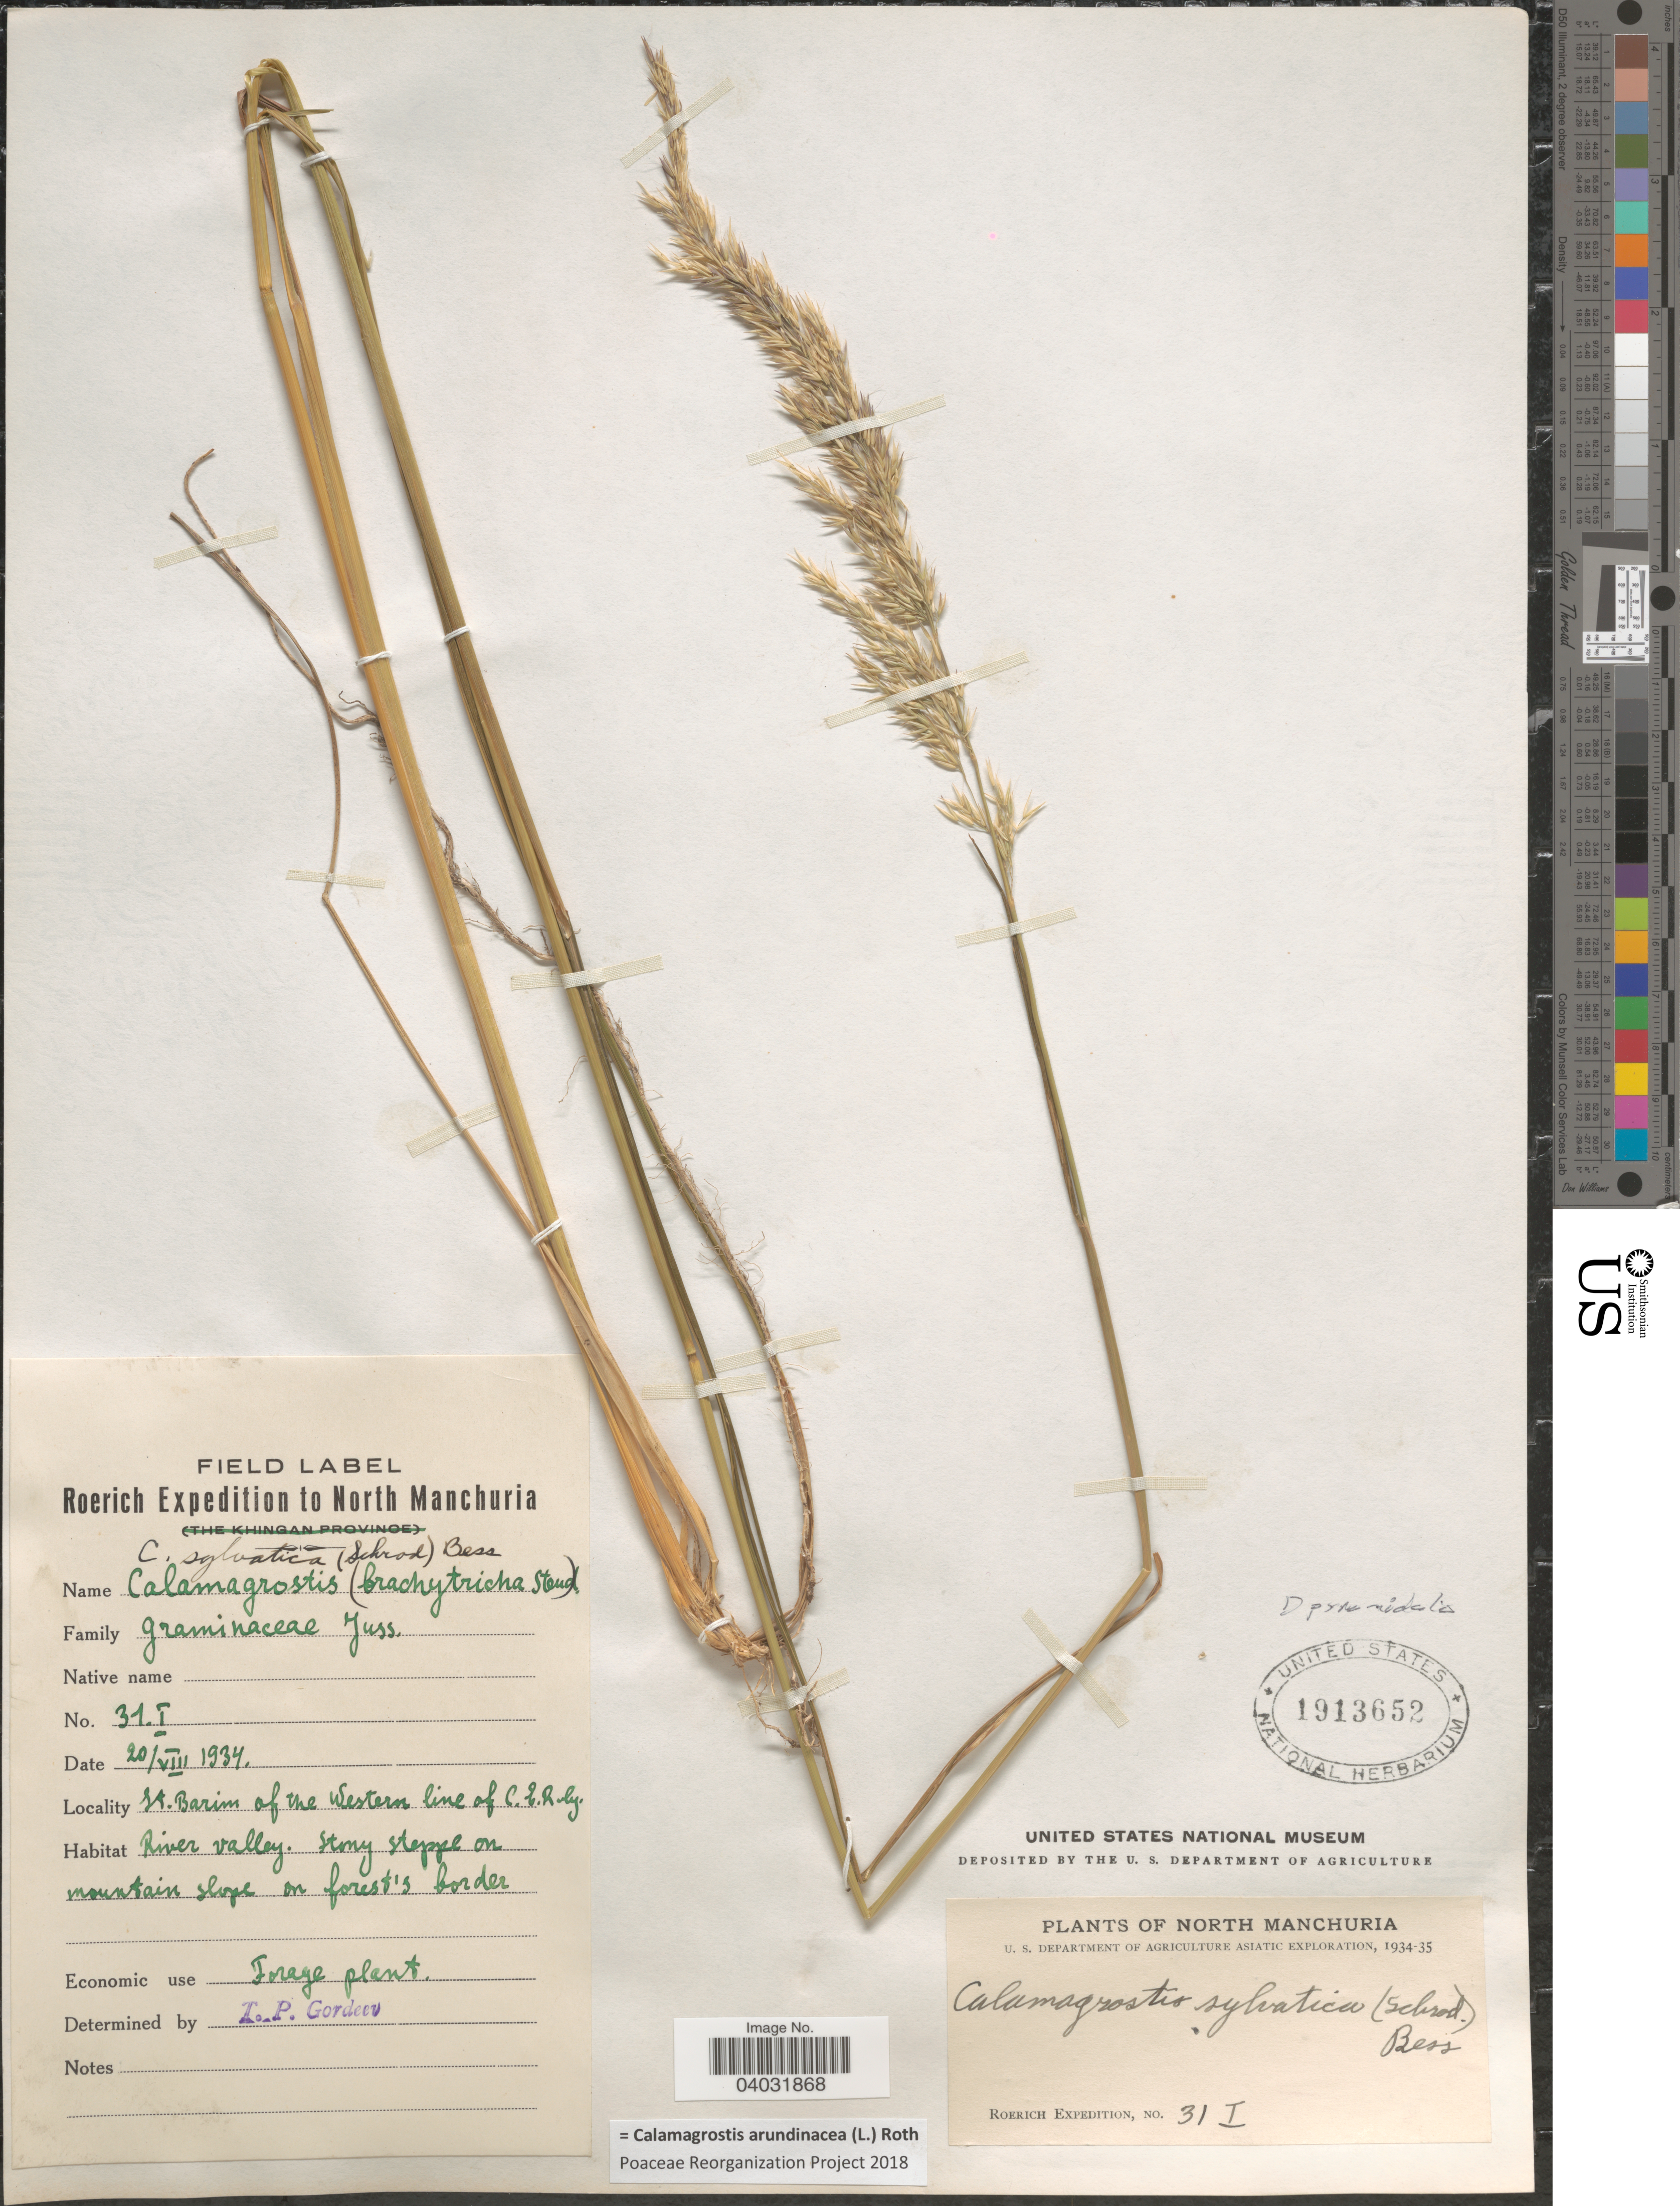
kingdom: Plantae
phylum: Tracheophyta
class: Liliopsida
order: Poales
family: Poaceae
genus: Calamagrostis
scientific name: Calamagrostis arundinacea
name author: (L.) Roth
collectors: Roerich Expedition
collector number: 31.I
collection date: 1934-08-20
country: China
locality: North Manchuria. St. Barim of the Western line of C.S.R ly. River valley.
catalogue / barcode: US 1913652